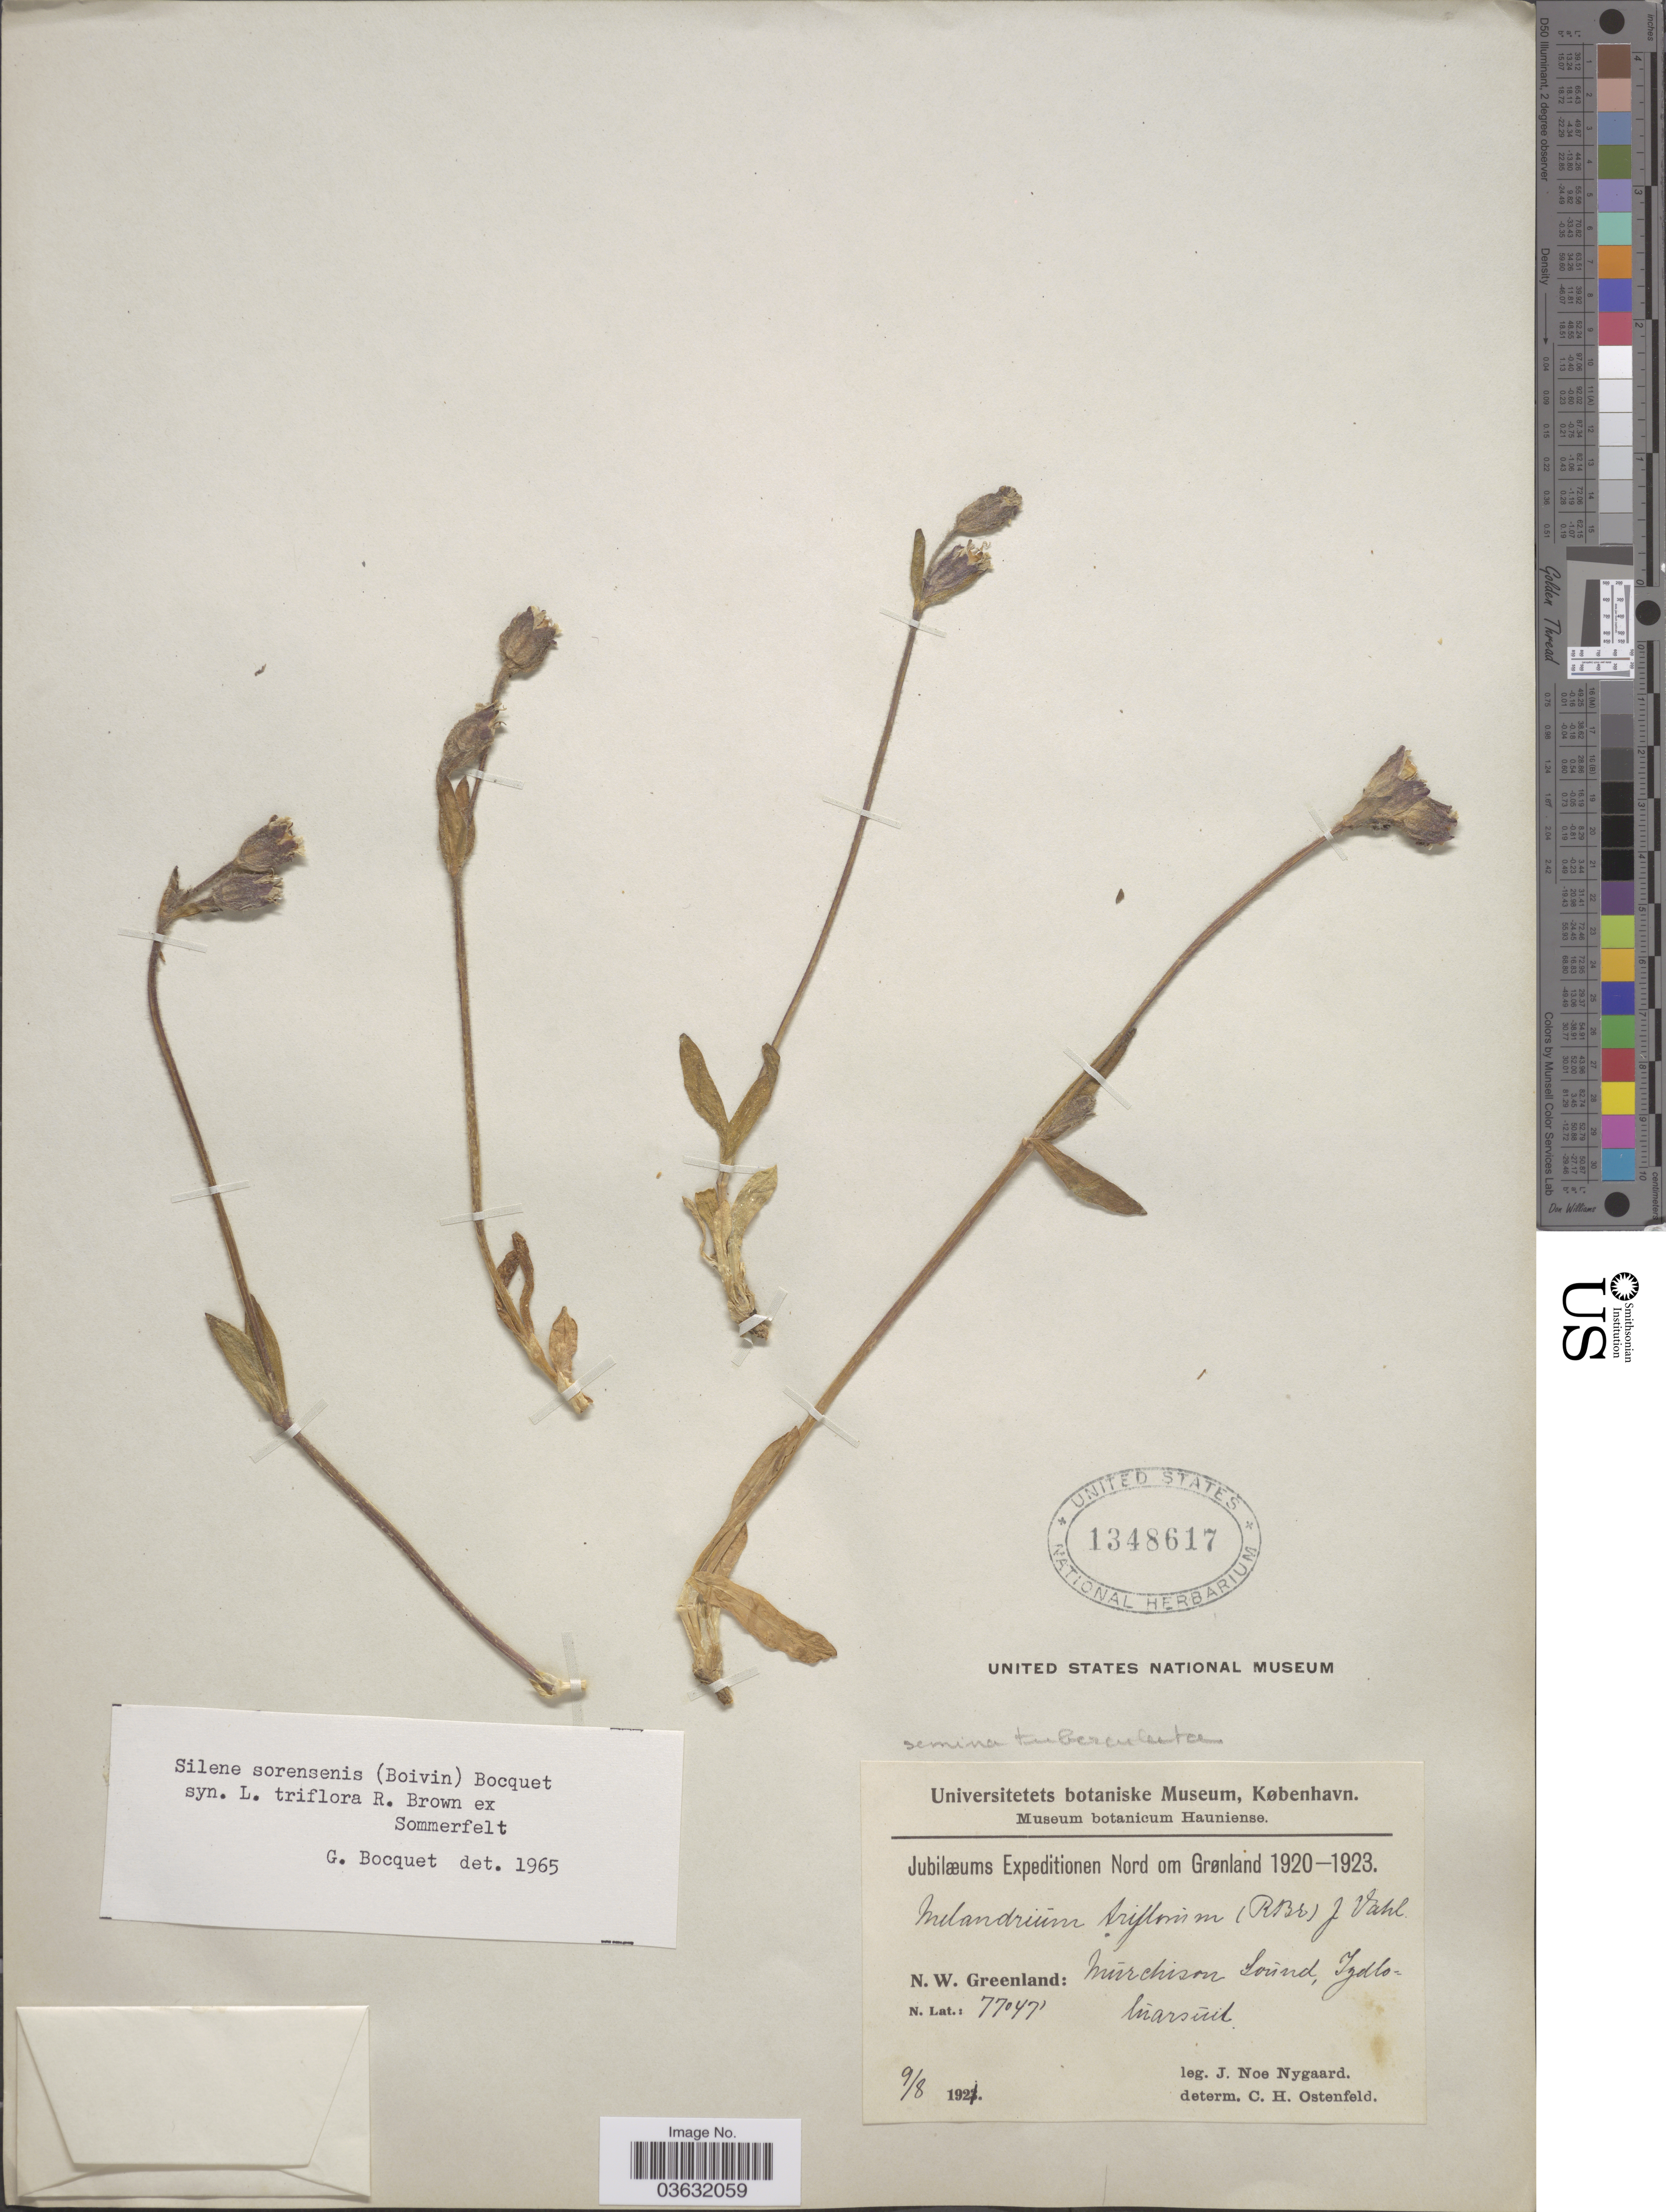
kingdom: Plantae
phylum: Tracheophyta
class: Magnoliopsida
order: Caryophyllales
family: Caryophyllaceae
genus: Silene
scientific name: Silene sorensenis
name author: (B. Boivin) Bocquet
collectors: J. Nygaard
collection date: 1921-08-09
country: Greenland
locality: Nord om Grønland. N.W. Greenland: Murchison Sound, Igdloluarsuit.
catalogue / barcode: US 1348617